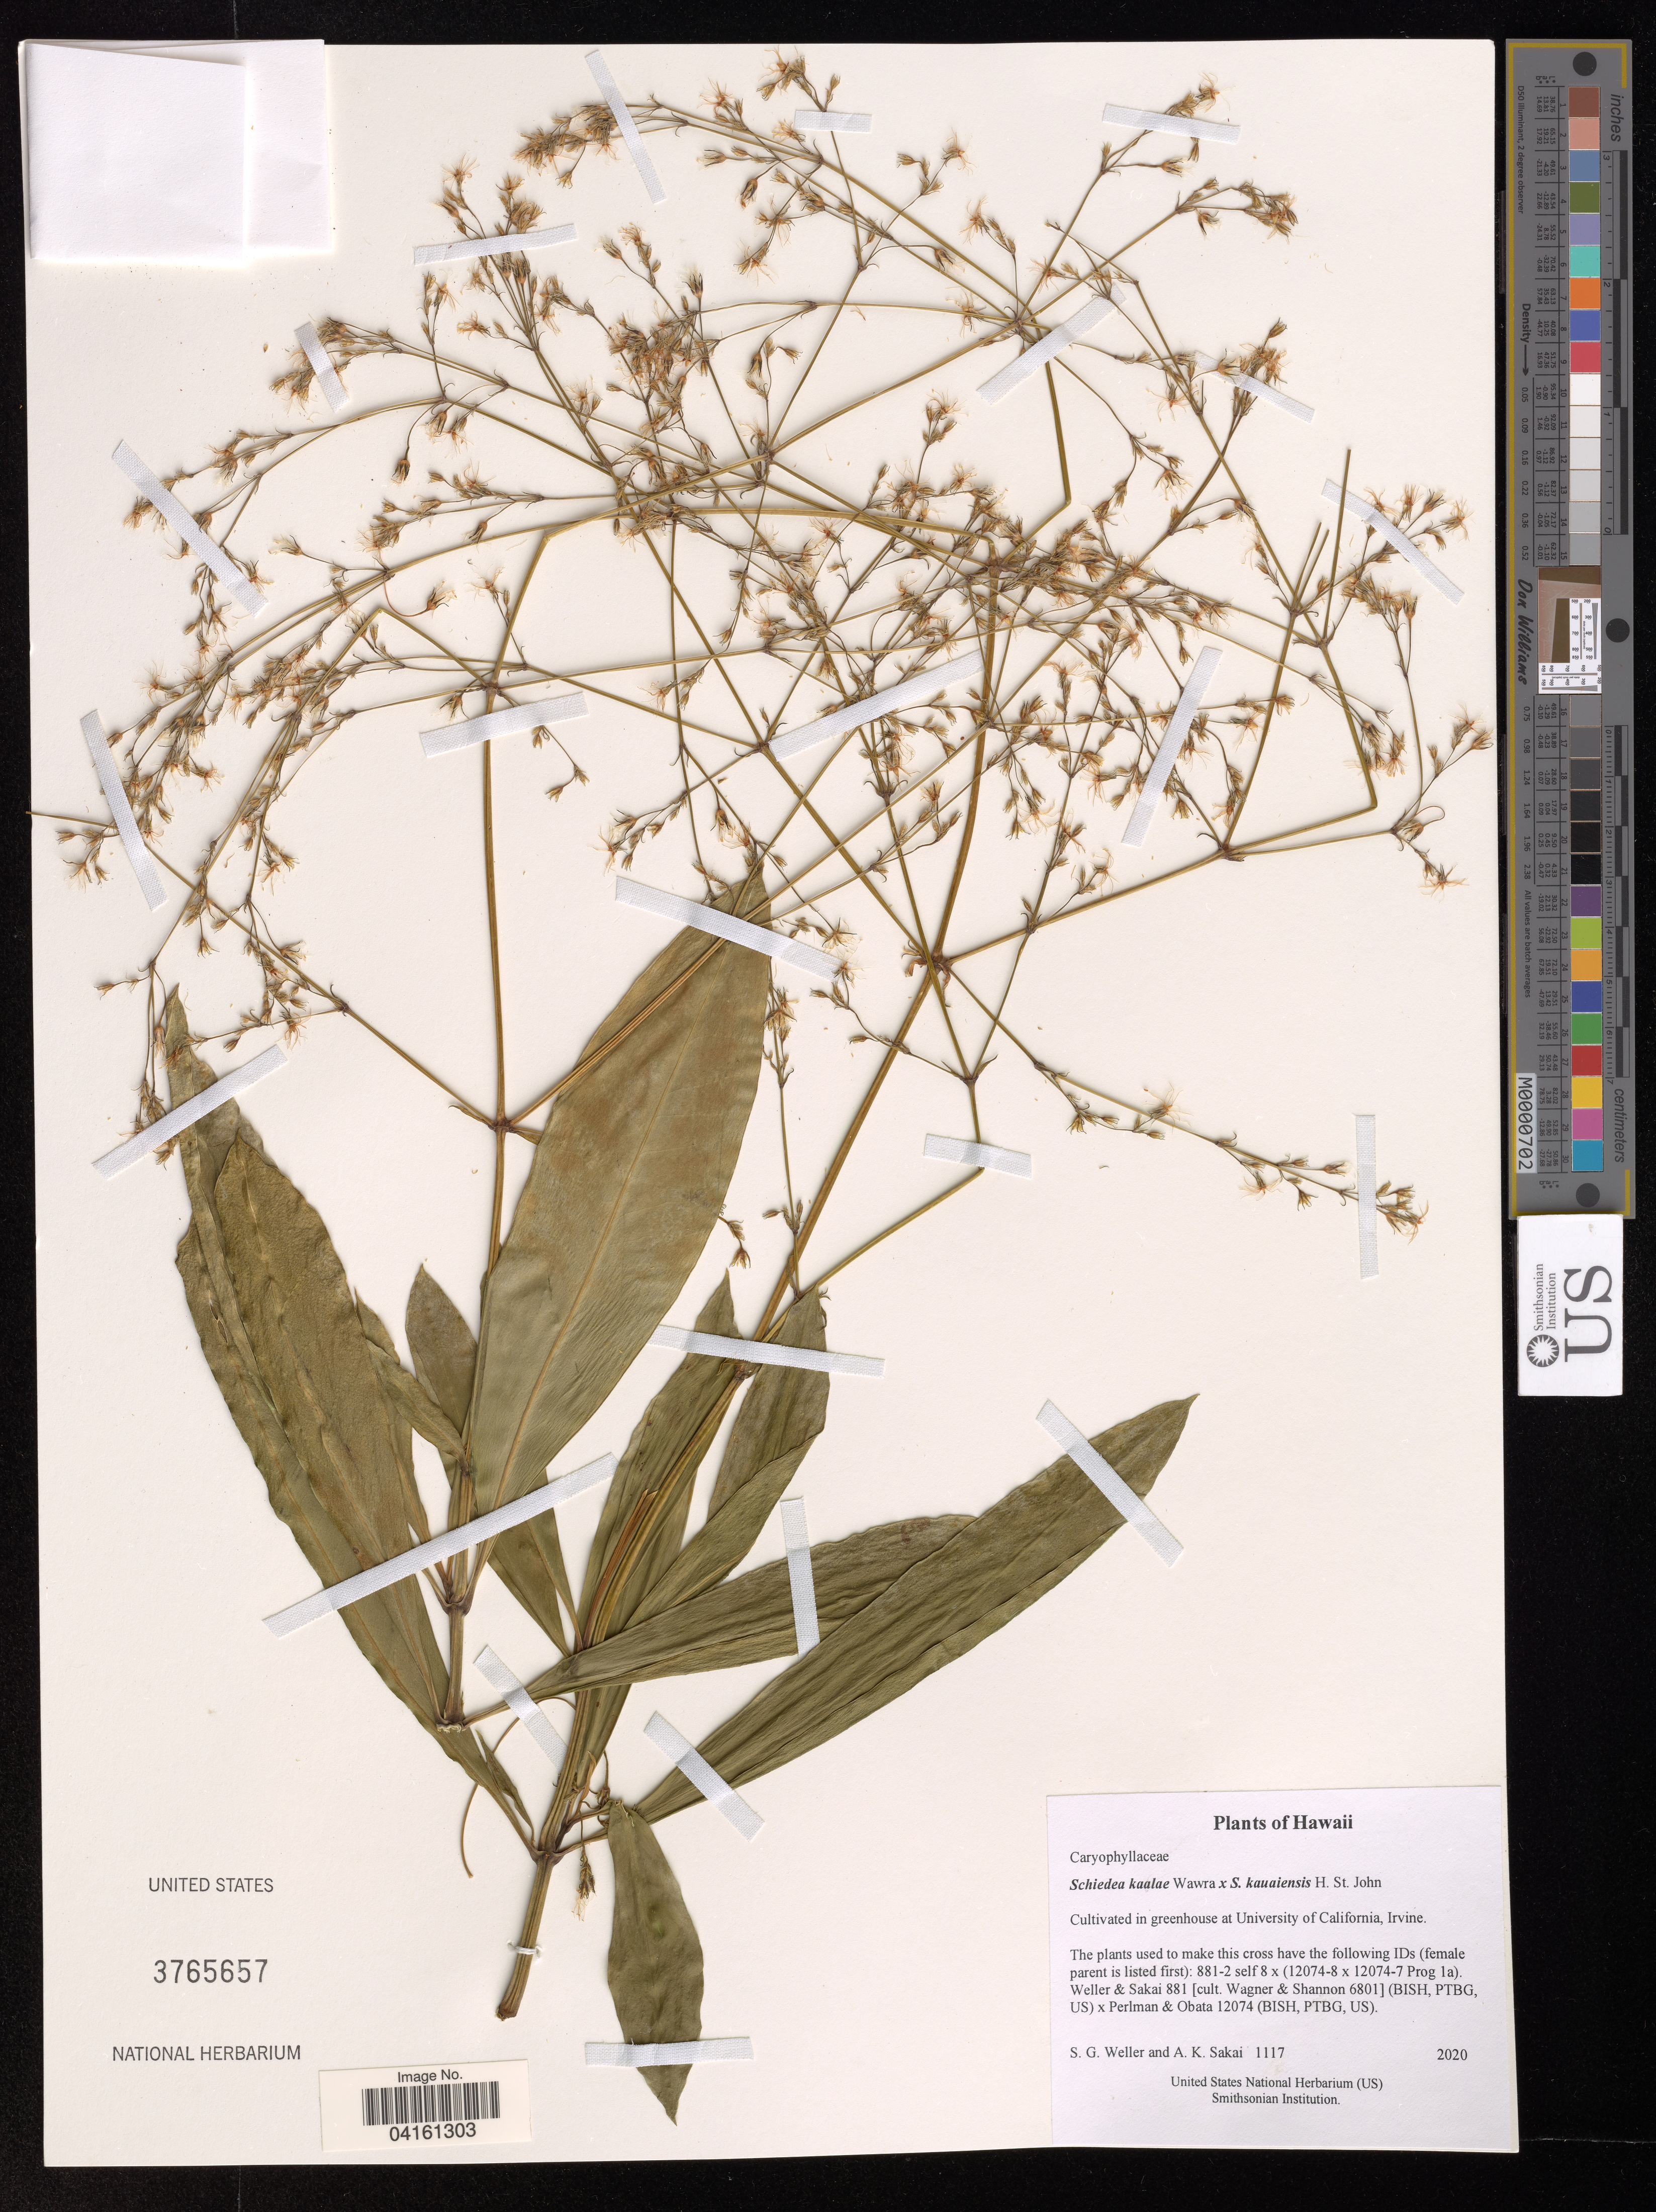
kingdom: Plantae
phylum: Tracheophyta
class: Magnoliopsida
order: Caryophyllales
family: Caryophyllaceae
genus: Schiedea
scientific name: Schiedea kaalae x S. kauaiensis H. St. John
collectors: S. G. Weller & A. Sakai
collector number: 1117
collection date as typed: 2020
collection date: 2020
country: United States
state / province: California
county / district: Orange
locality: Cultivated in greenhouse at University of California, Irvine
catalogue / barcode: US 3765657